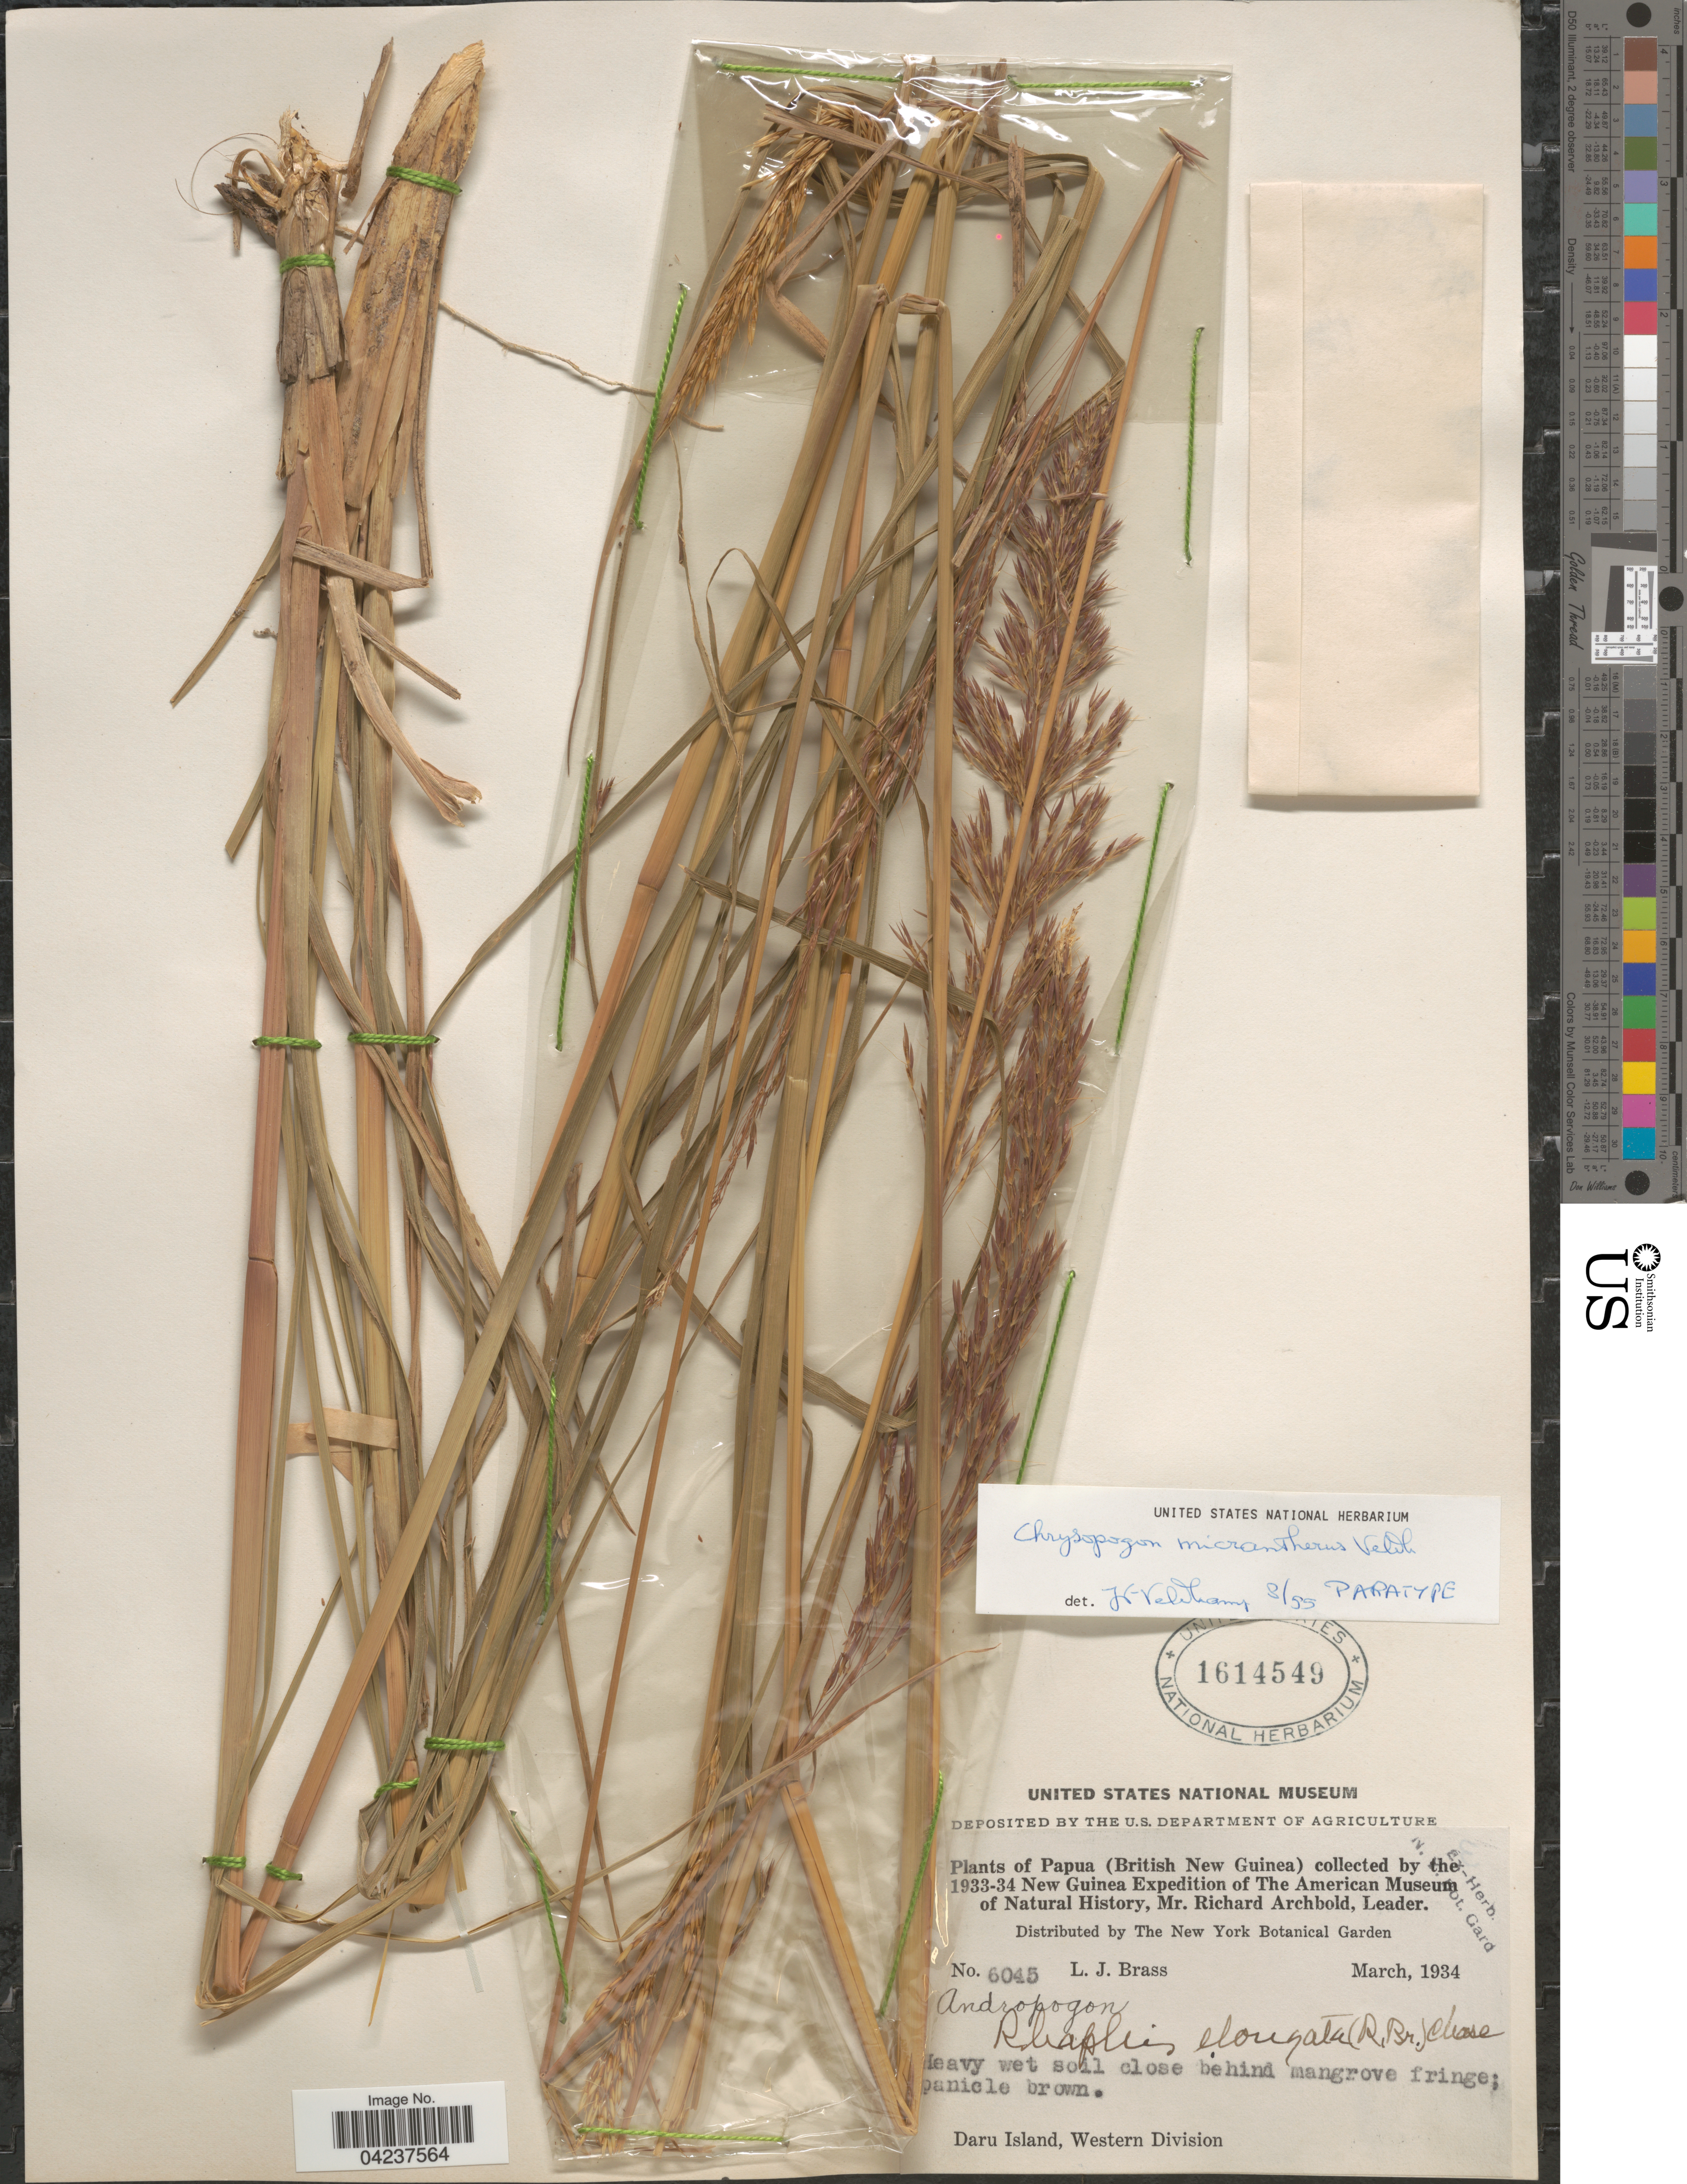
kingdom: Plantae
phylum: Tracheophyta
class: Liliopsida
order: Poales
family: Poaceae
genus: Chrysopogon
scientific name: Chrysopogon micrantherus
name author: Veldkamp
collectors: L. J. Brass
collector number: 6045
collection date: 1934-03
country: Papua New Guinea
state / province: Manus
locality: Papua (British New Guinea) the 1933-34 New Guinea Expedition of the American Museum of Natural History. Daru Island, Western Division.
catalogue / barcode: US 1614549